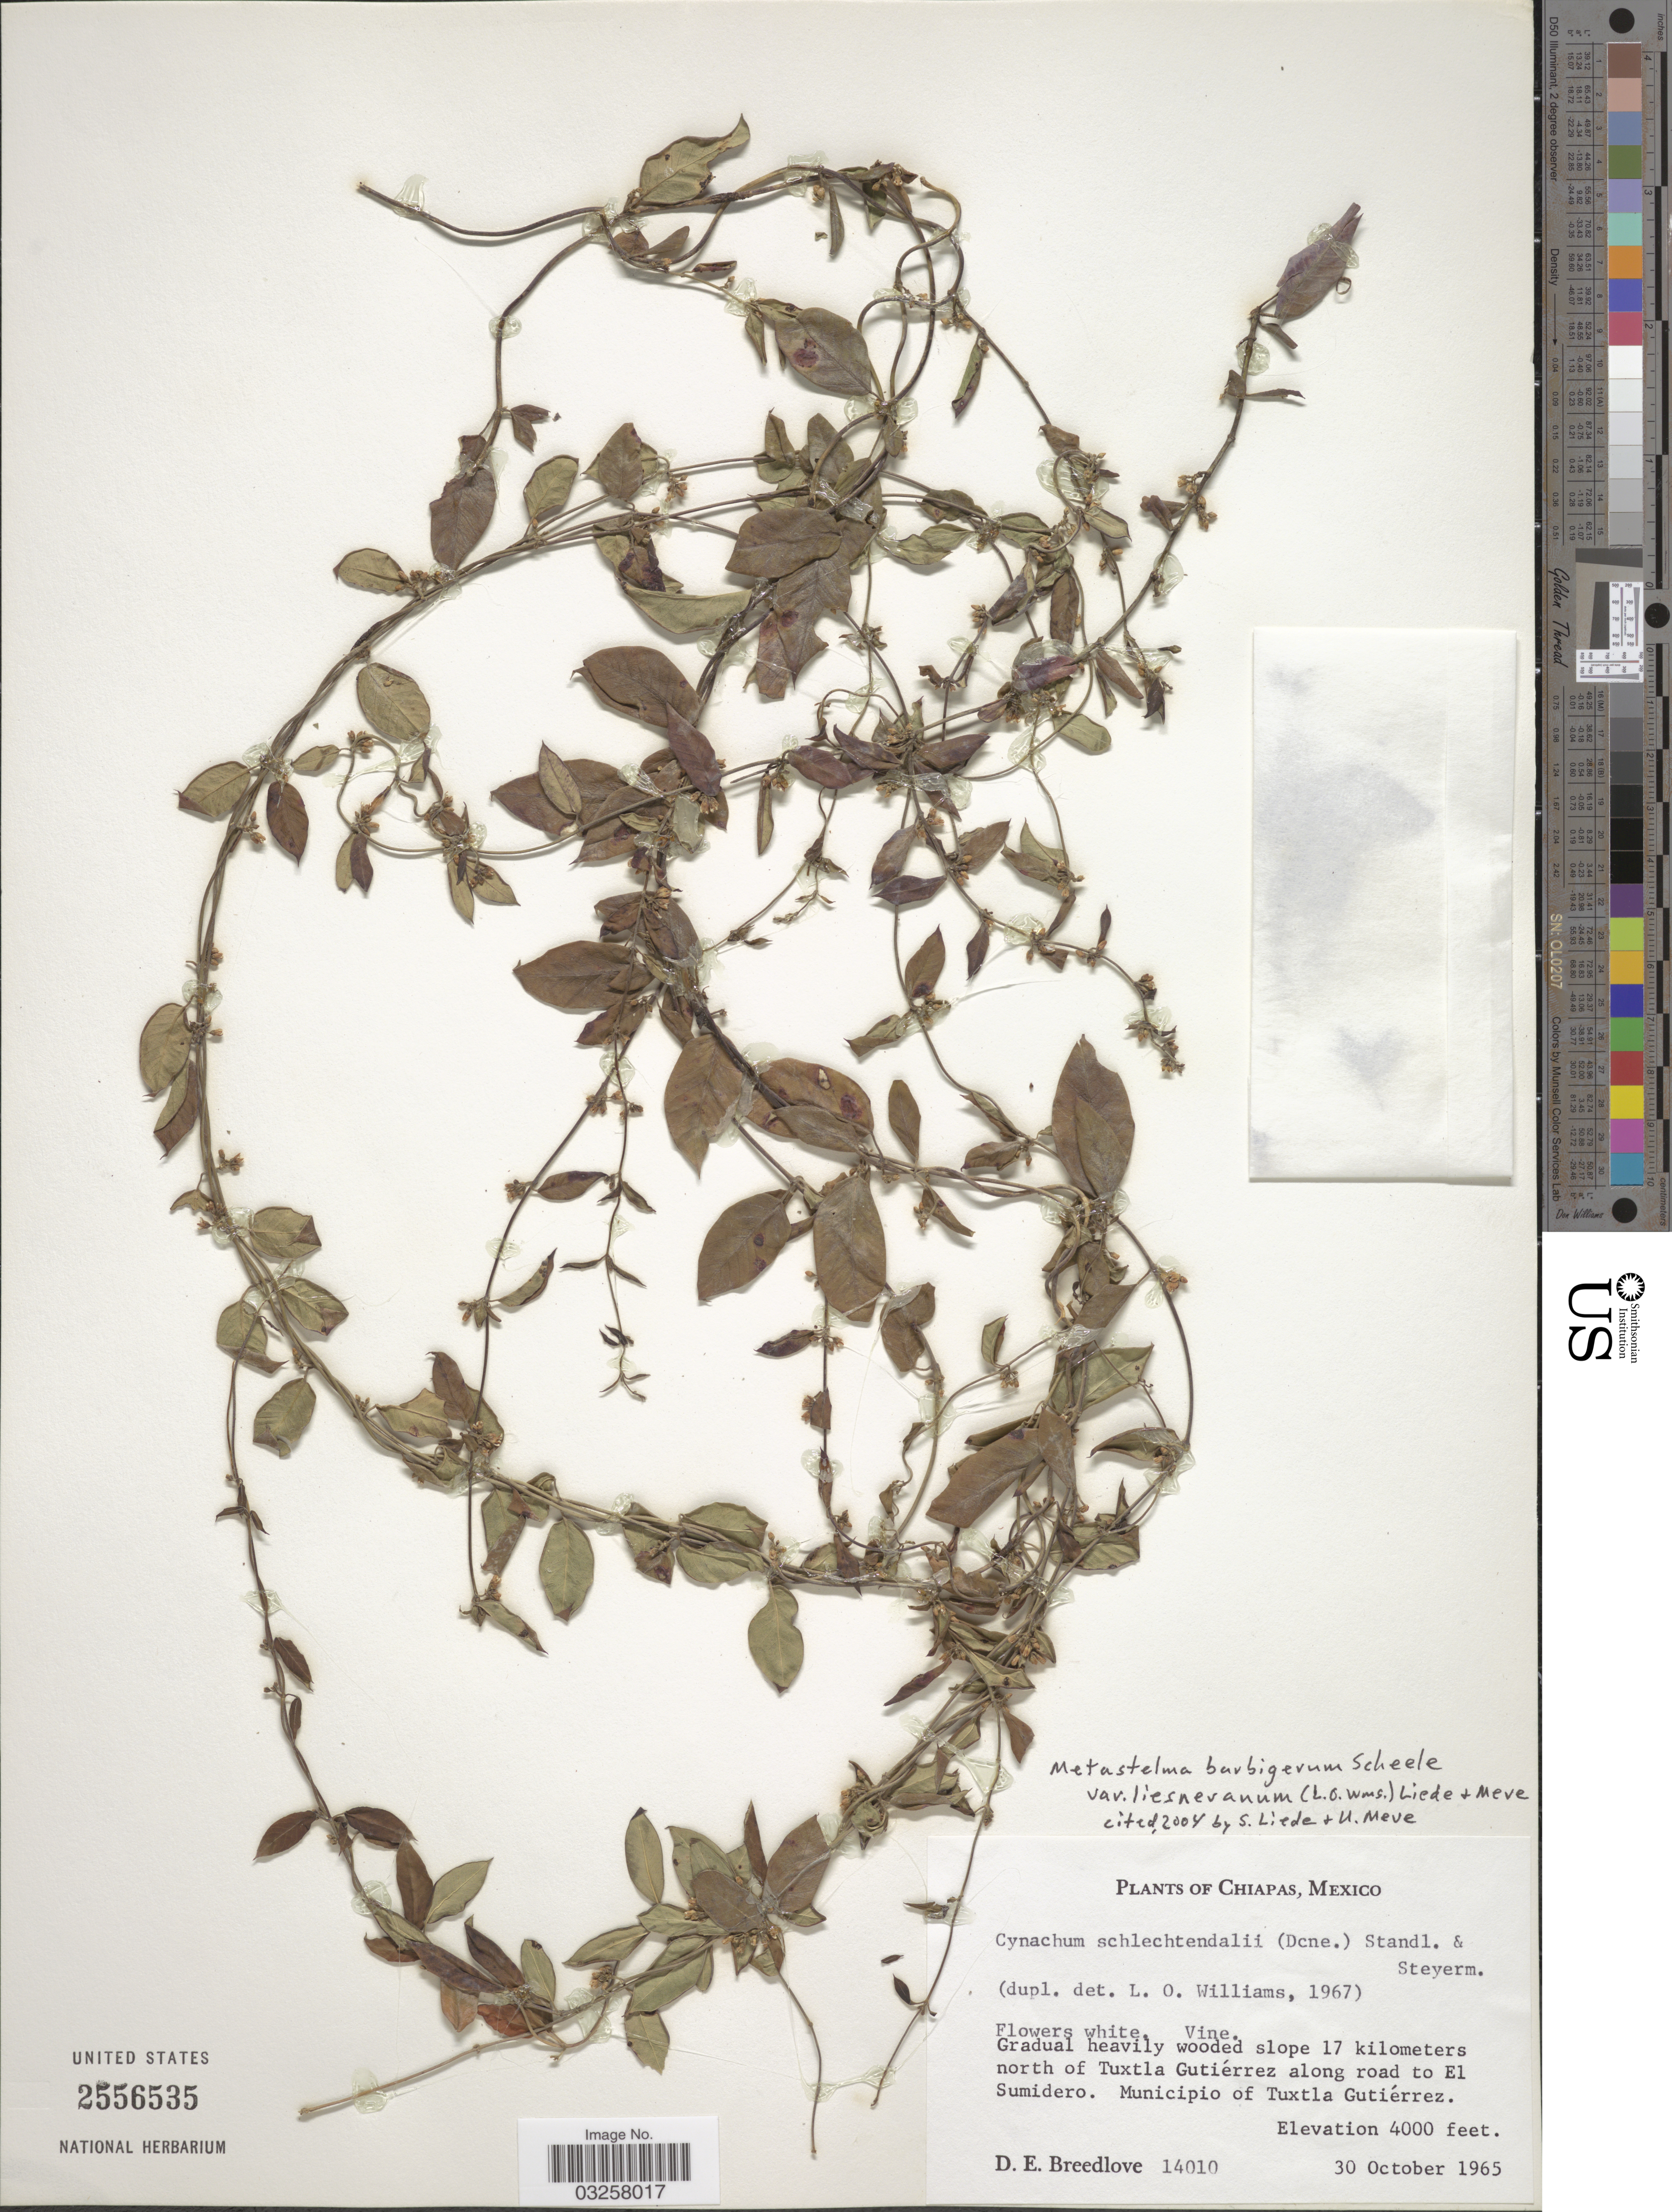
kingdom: Plantae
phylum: Tracheophyta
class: Magnoliopsida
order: Gentianales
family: Apocynaceae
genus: Metastelma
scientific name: Metastelma barbigerum subsp. liesnerianum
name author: (L.O. Williams) Liede & Meve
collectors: D. E. Breedlove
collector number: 14010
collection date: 1965-10-30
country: Mexico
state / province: Chiapas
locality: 17 kilometers north of Tuxtla Gutiérrez along road to El Sumidero. Municipio of Tuxtla Gutiérrez.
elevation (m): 1219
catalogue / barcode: US 2556535